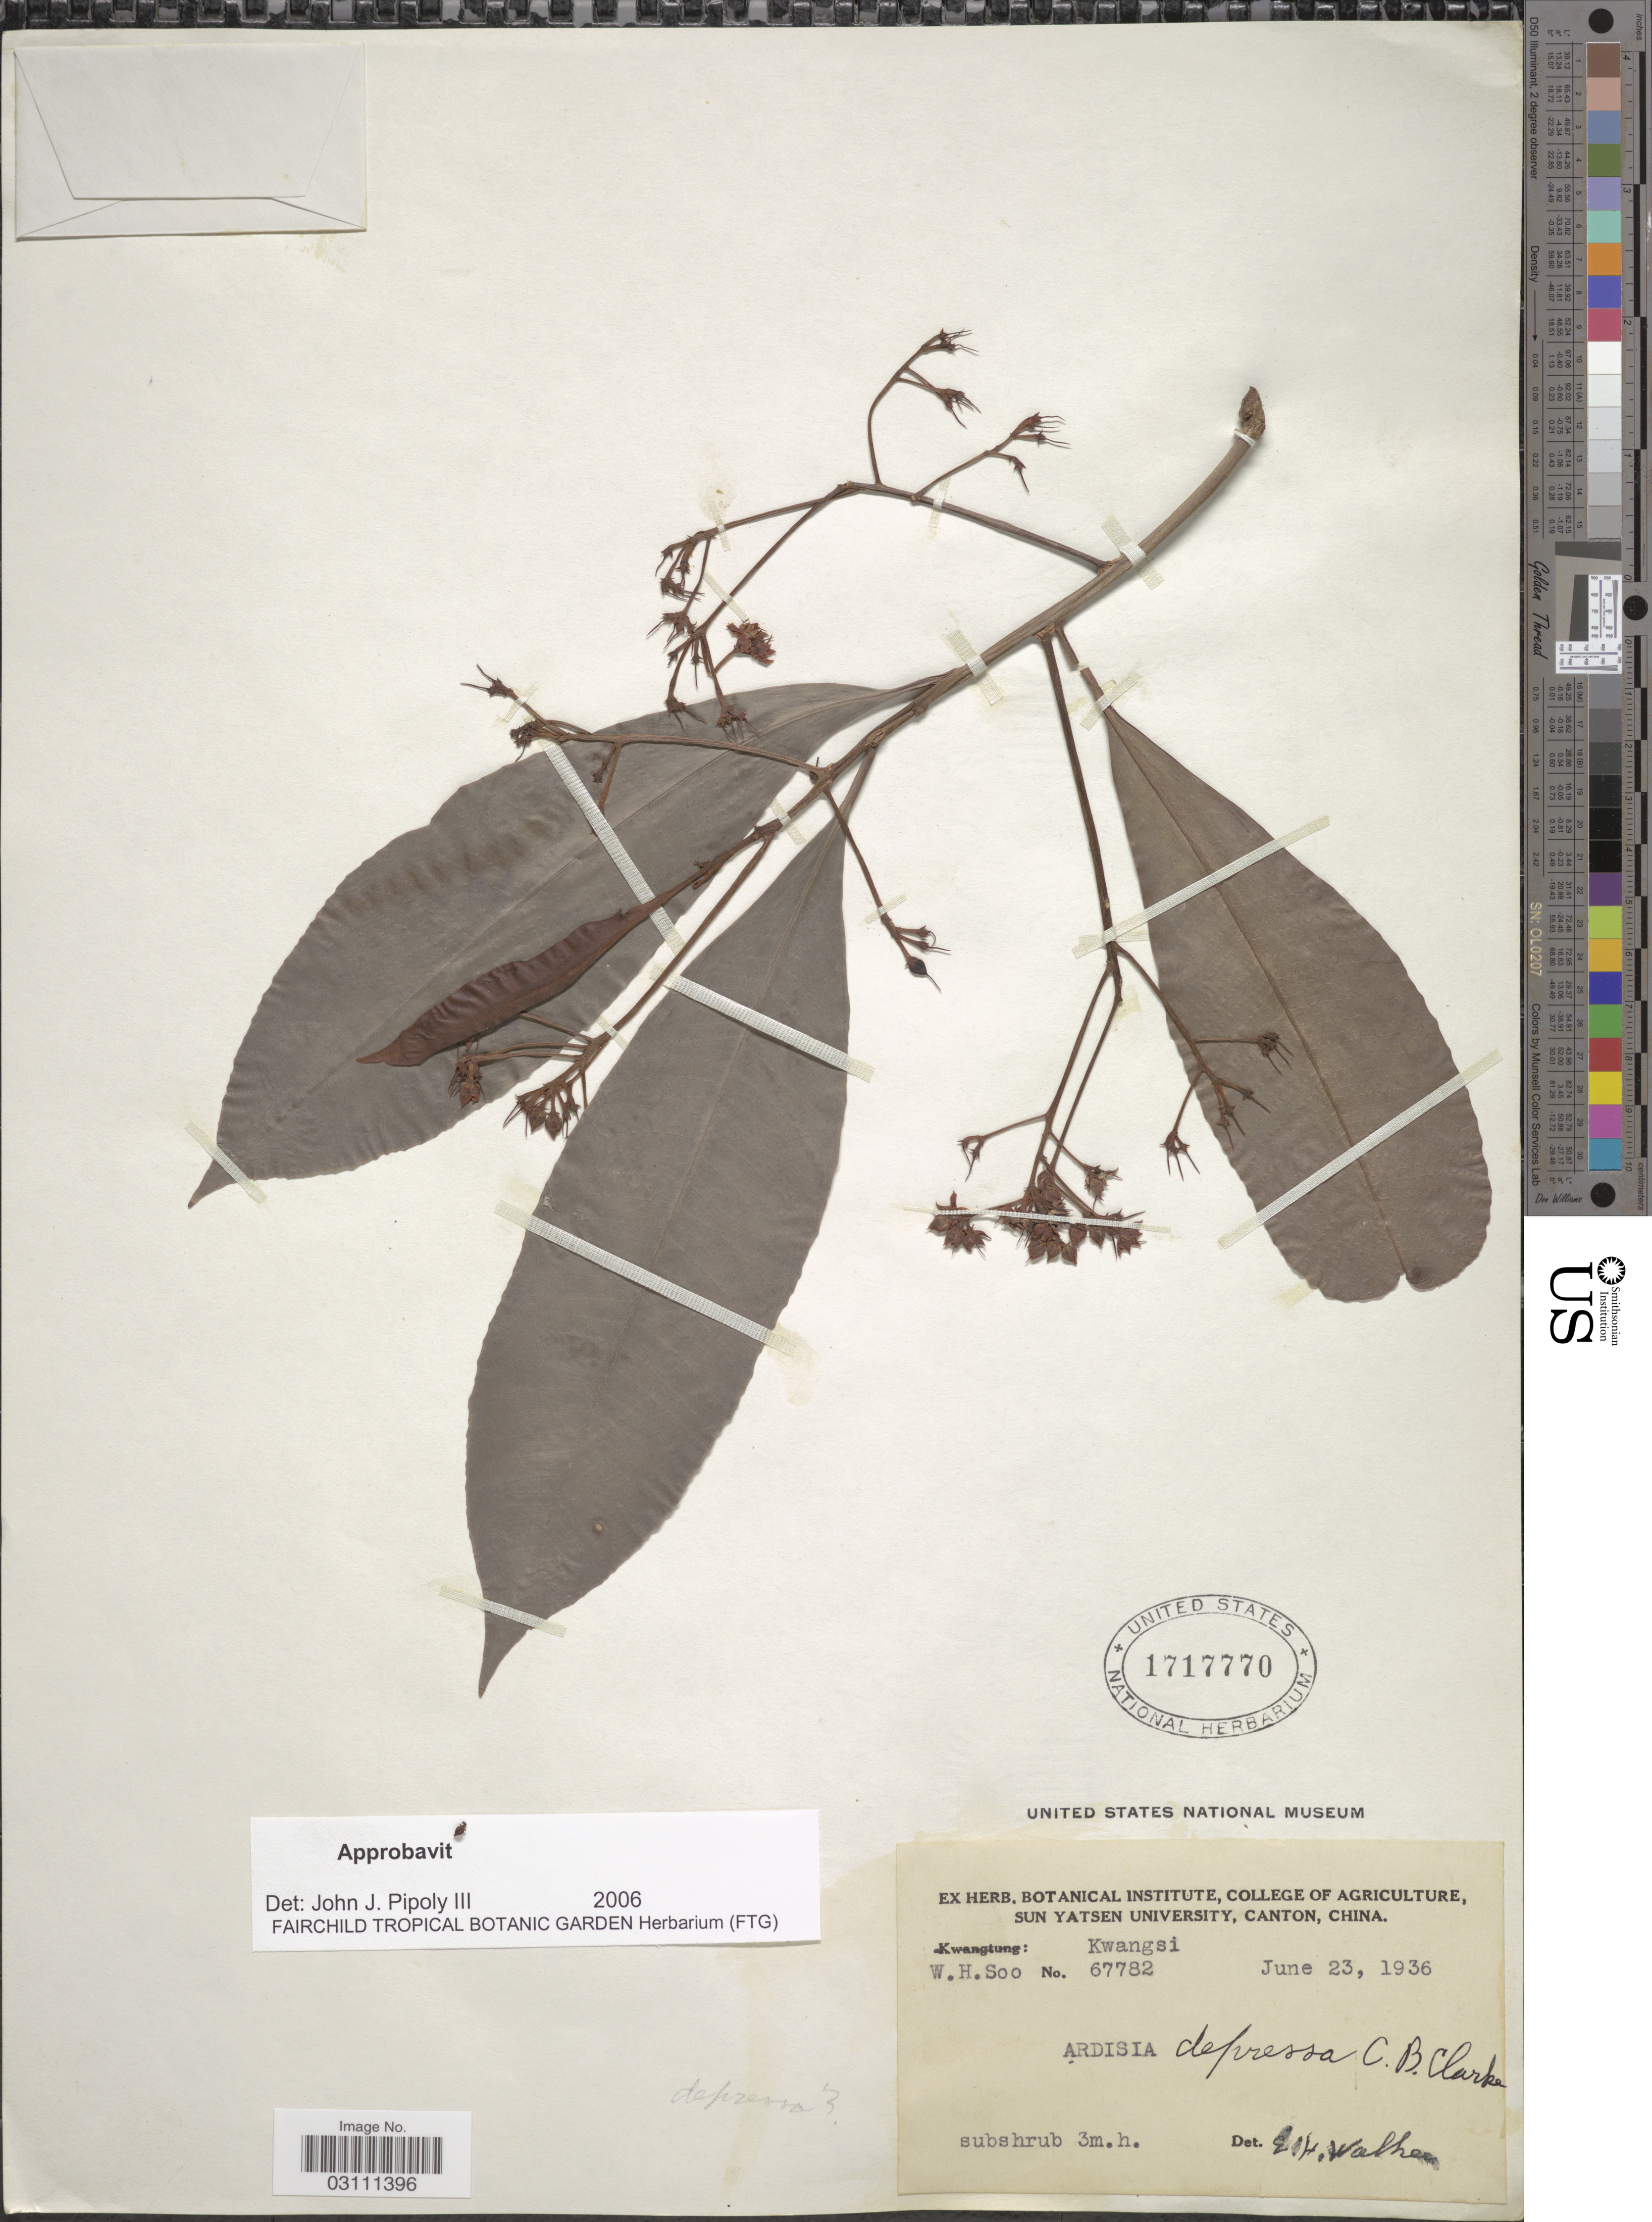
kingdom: Plantae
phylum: Tracheophyta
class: Magnoliopsida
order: Ericales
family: Primulaceae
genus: Ardisia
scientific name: Ardisia depressa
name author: C.B. Clarke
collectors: W. Soo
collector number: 67782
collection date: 1936-06-23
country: China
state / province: Guangxi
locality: Kwangsi.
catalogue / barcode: US 1717770